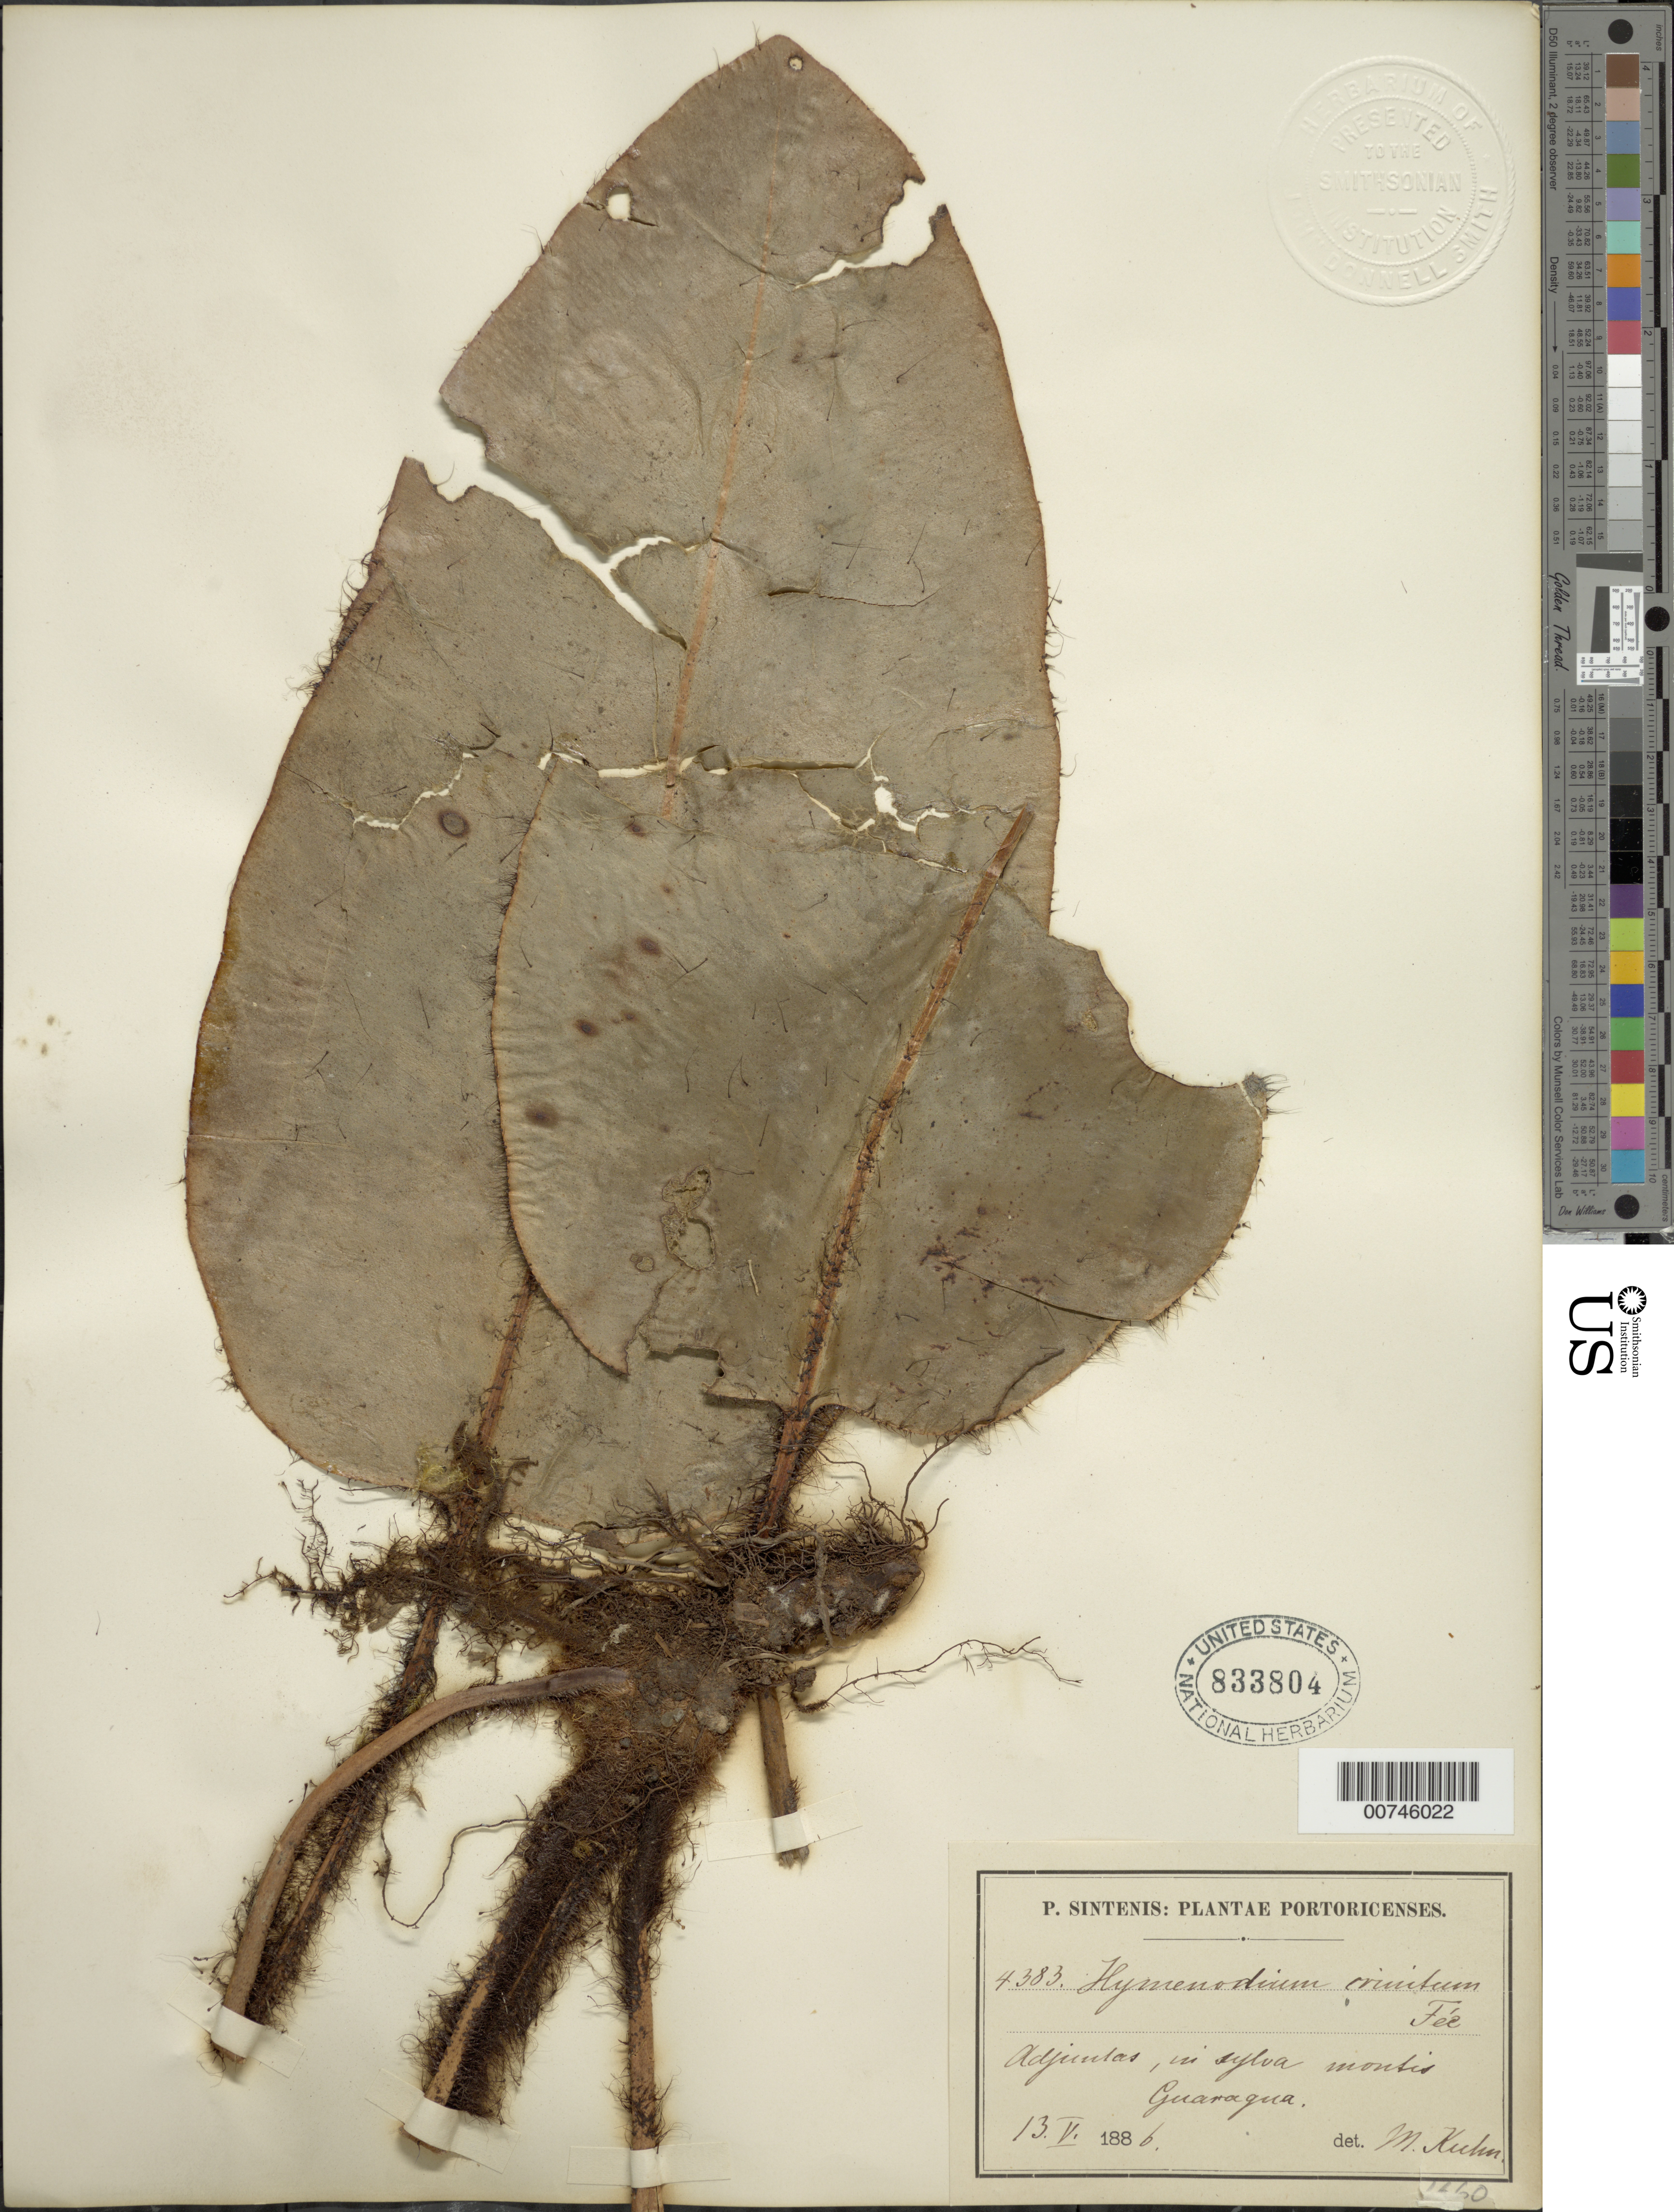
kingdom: Plantae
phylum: Tracheophyta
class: Polypodiopsida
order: Polypodiales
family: Dryopteridaceae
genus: Elaphoglossum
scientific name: Elaphoglossum crinitum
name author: (L.) Christ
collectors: P. Sintenis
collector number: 4383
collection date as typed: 13 May 1886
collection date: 1886-05-13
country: Puerto Rico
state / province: Adjuntas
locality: Adjuntas, in sylva montis Guaragua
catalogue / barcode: US 833804